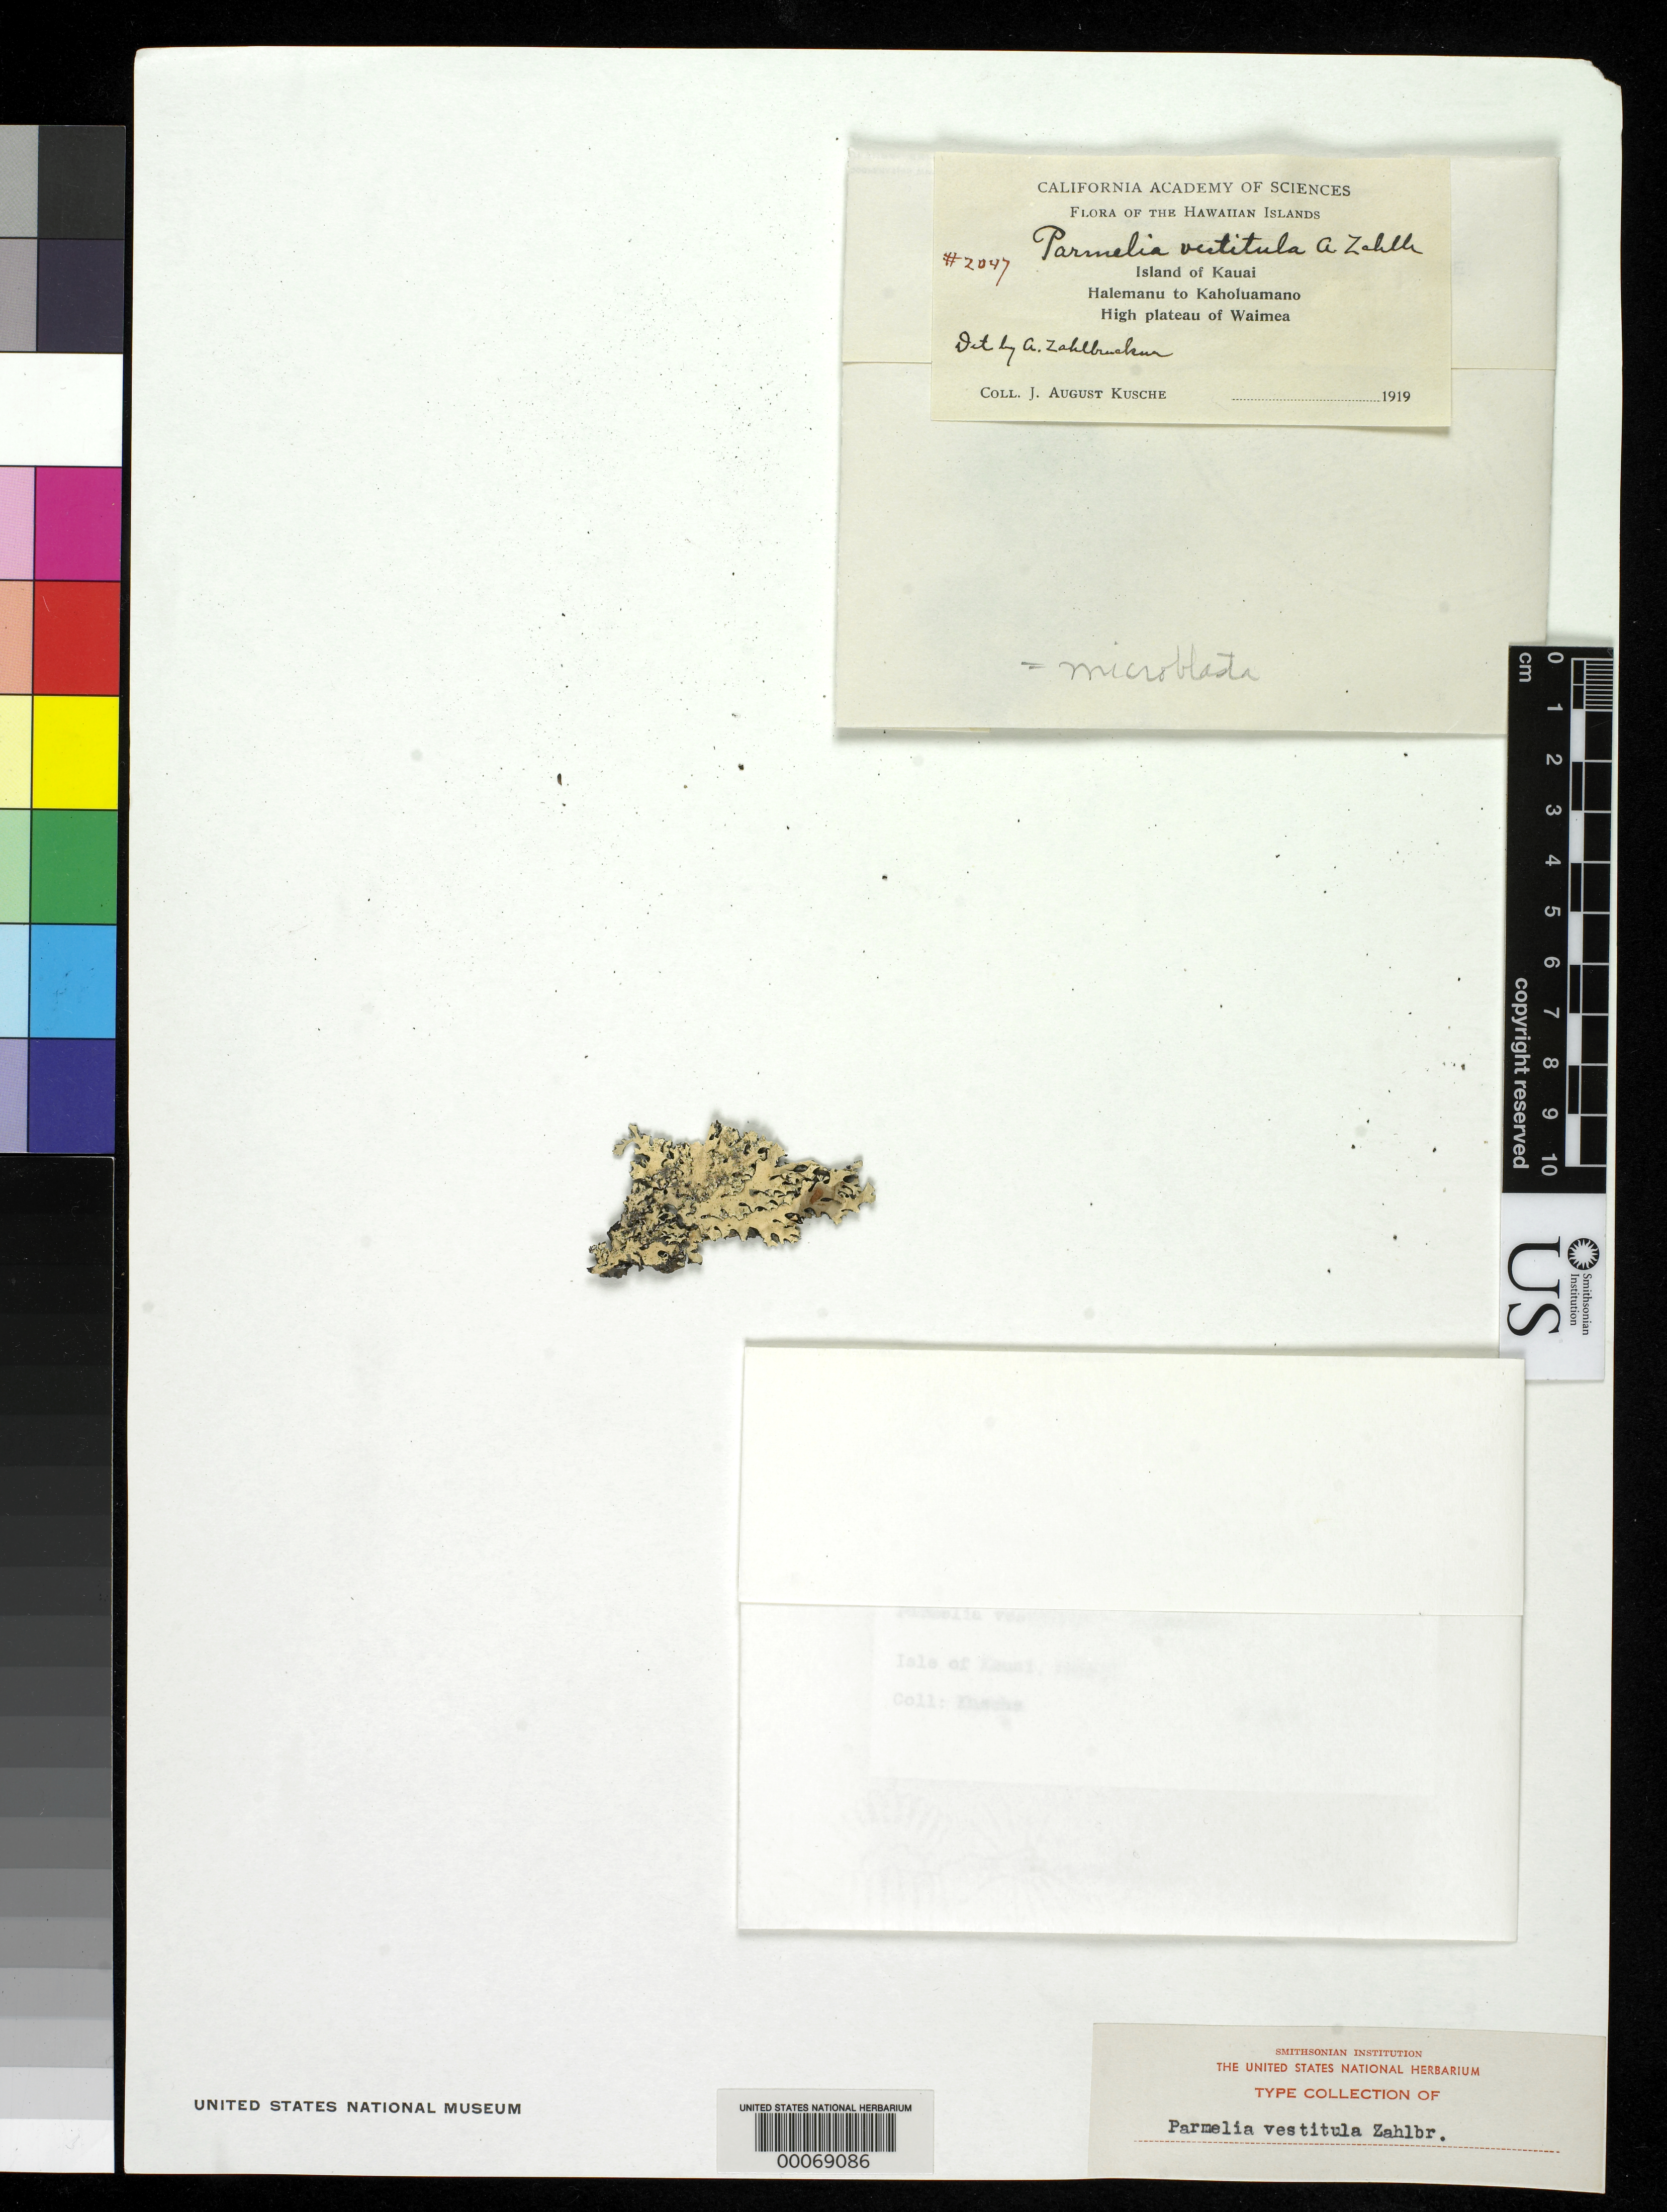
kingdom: Fungi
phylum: Ascomycota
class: Lecanoromycetes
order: Lecanorales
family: Parmeliaceae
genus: Parmelia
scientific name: Parmelia vestitula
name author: Zahlbr. in H. Magn. & Zahlbr.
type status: Isolectotype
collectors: J. Kusche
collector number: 14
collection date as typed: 1919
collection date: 1919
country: United States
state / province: Hawaii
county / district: Kauai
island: Kaua'i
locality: Halemanu to Kaholuamano, high plateau of Waimea.